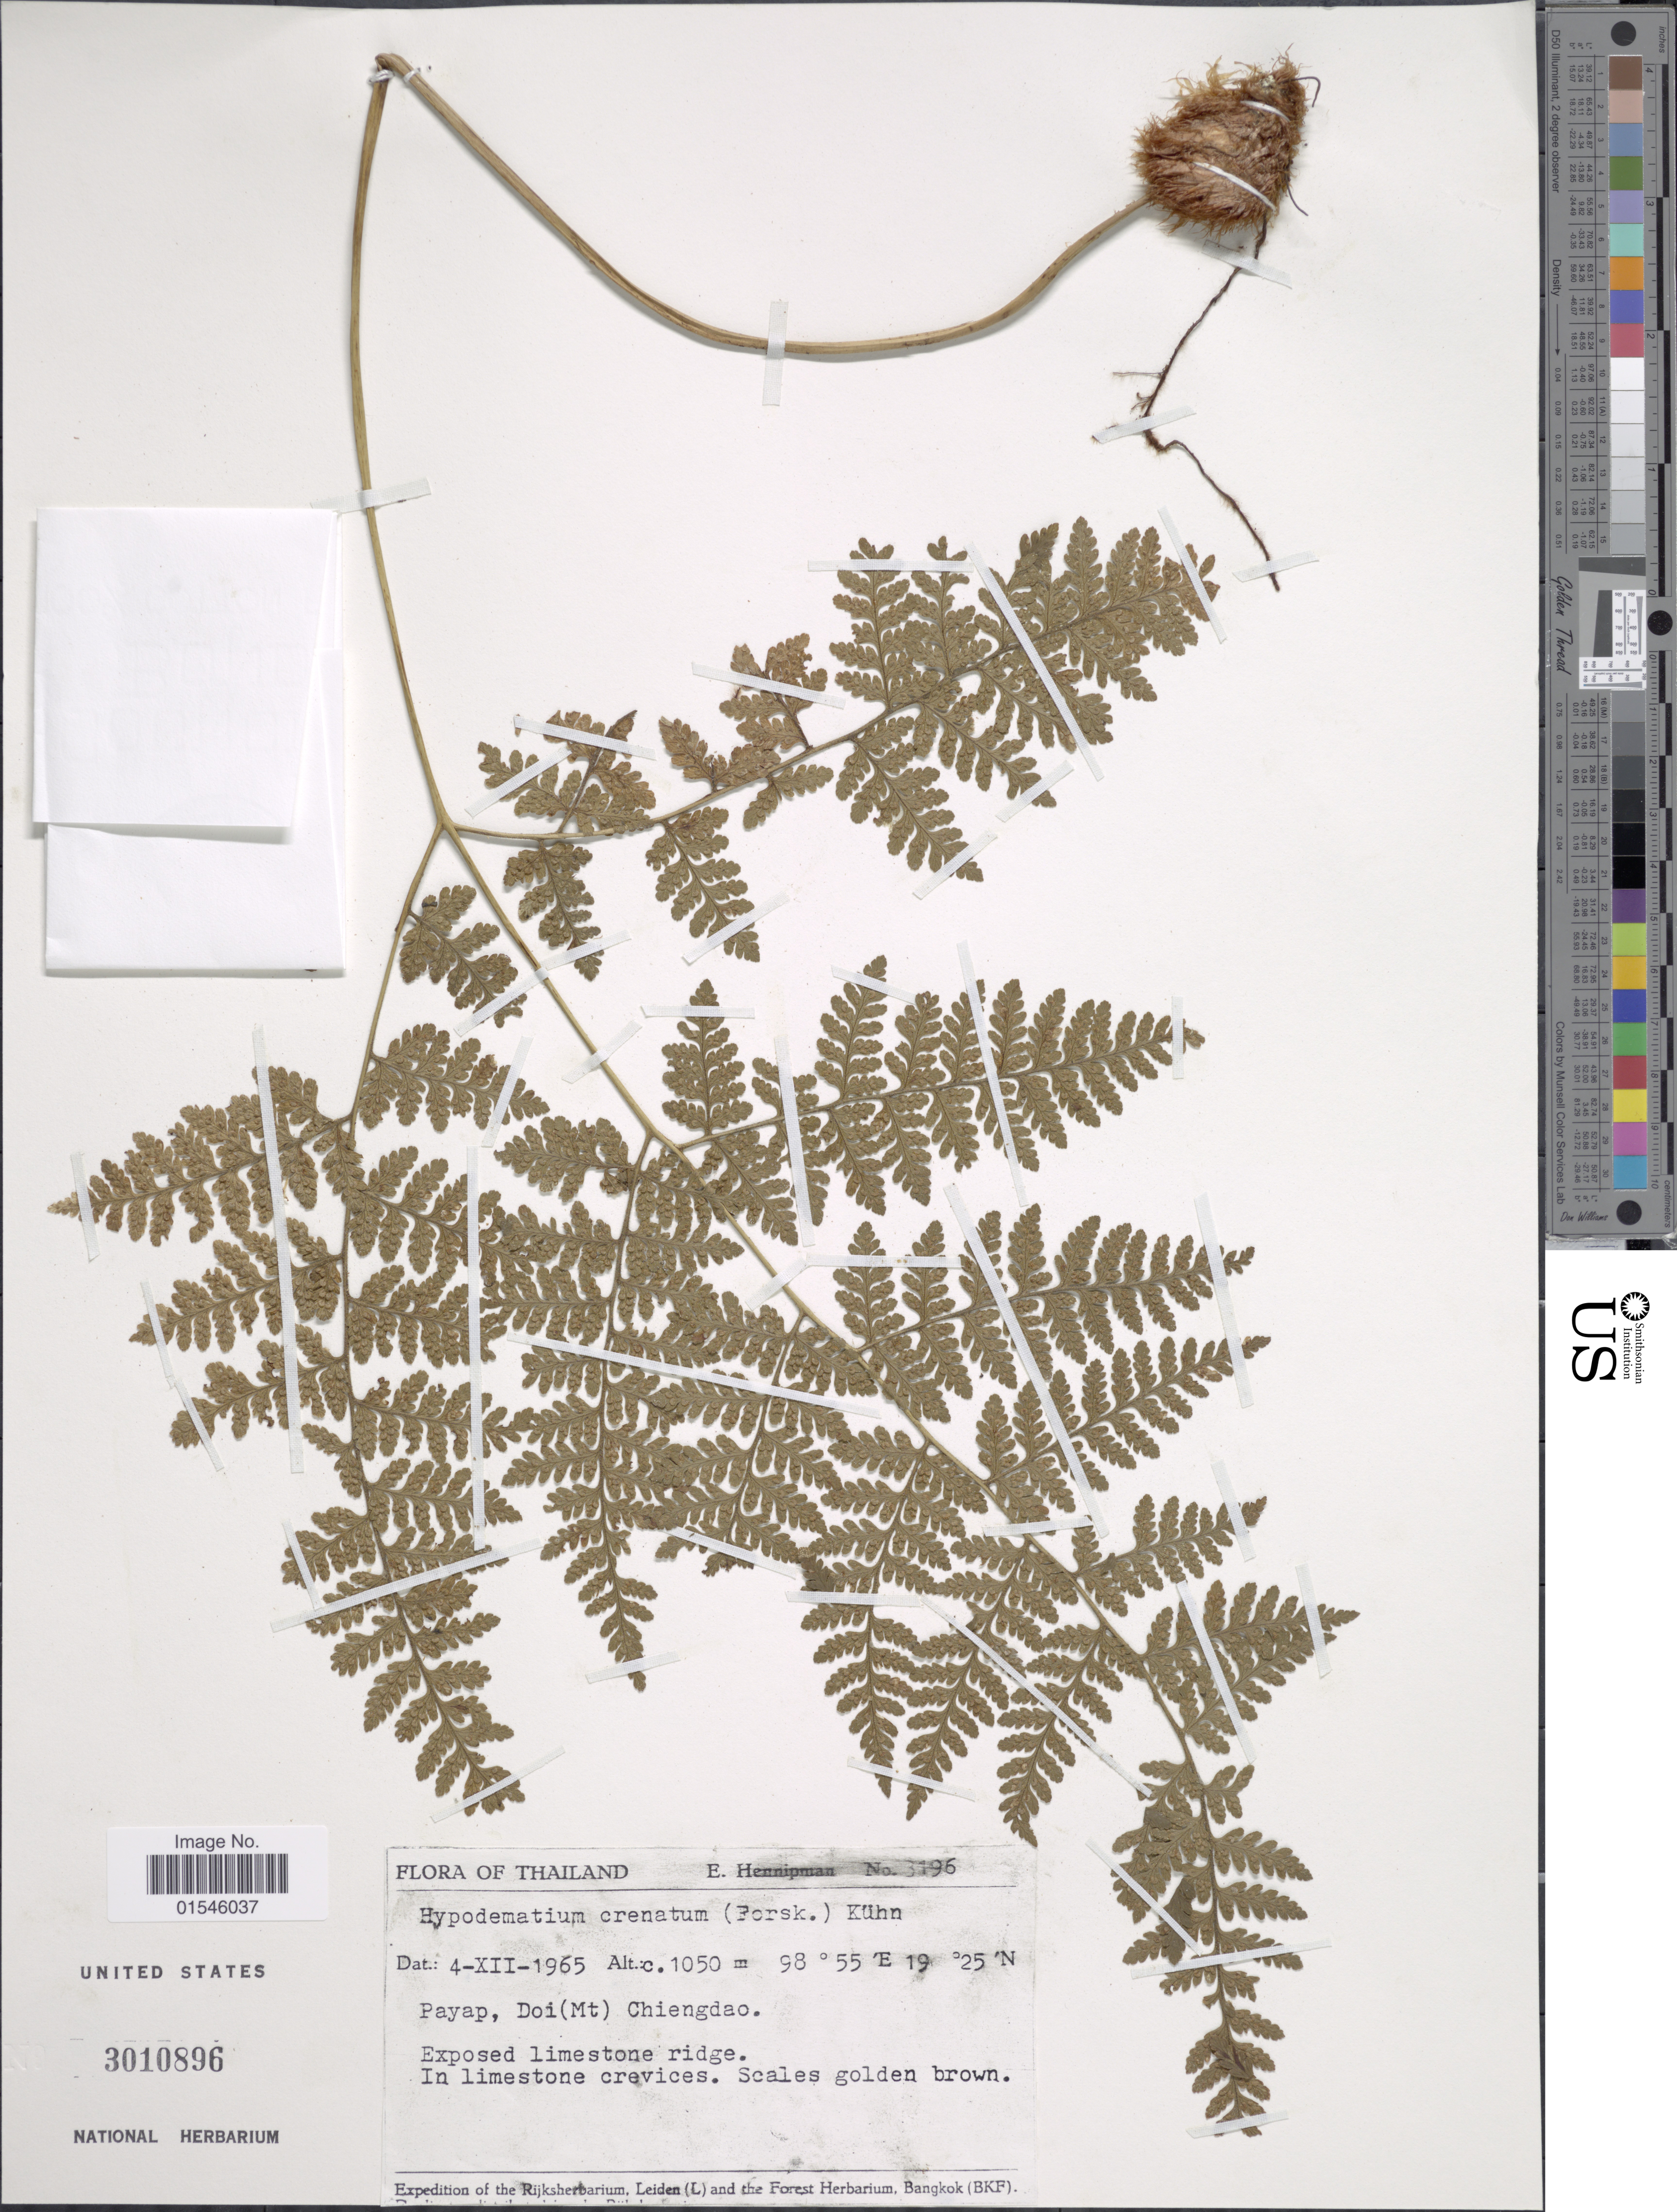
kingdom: Plantae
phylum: Tracheophyta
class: Polypodiopsida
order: Polypodiales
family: Hypodematiaceae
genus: Hypodematium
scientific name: Hypodematium crenatum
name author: (Forssk.) Kuhn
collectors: E. Hennipman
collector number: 3196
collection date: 1965-12-04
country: Thailand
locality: Payap, Doi (Mt) Chiengdao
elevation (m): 1050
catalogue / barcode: US 3010896